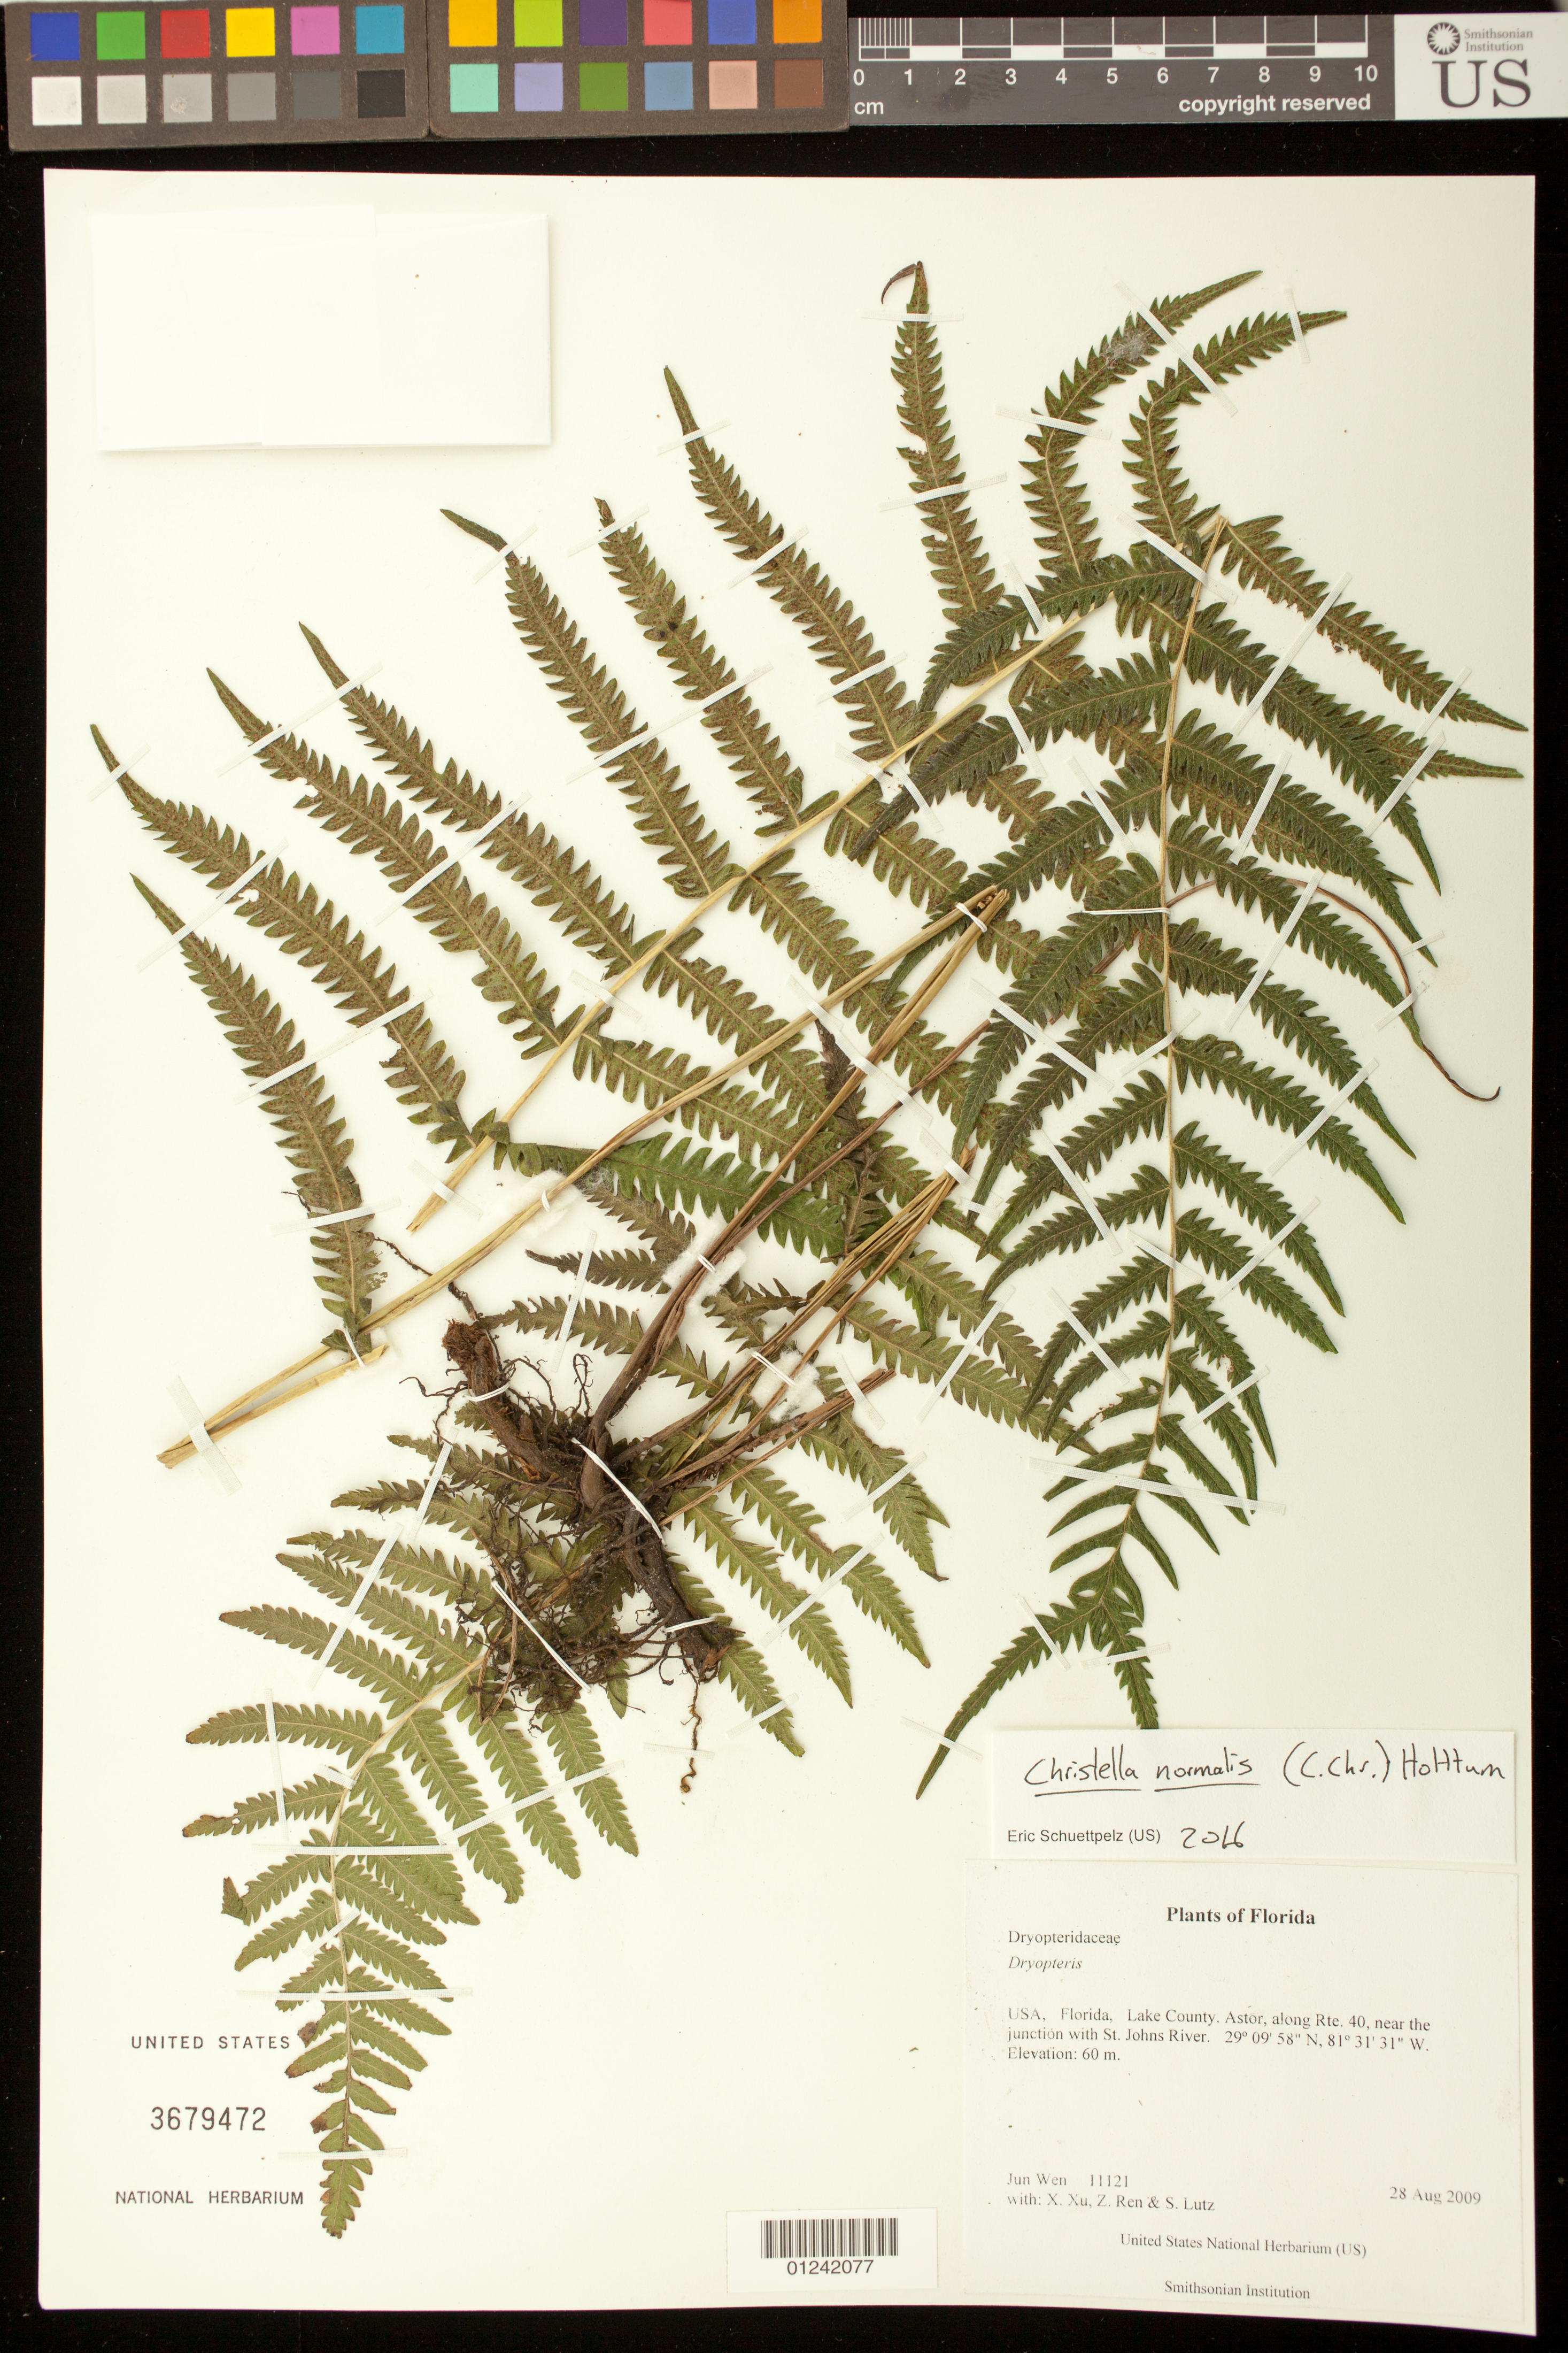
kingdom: Plantae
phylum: Tracheophyta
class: Polypodiopsida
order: Polypodiales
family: Thelypteridaceae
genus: Christella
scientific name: Christella normalis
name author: (C. Chr.) Holttum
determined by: Schuettpelz, E., (US), Smithsonian Institution - National Museum of Natural History (UNITED STATES)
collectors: J. Wen, X. Xu, Z. Ren & S. Lutz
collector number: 11121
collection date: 2009-08-28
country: United States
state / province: Florida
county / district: Lake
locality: Astor, along Rte. 40, near the junction with St. Johns River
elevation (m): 60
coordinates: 29 09 58 N, 81 31 30.6 W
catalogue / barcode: US 3679472